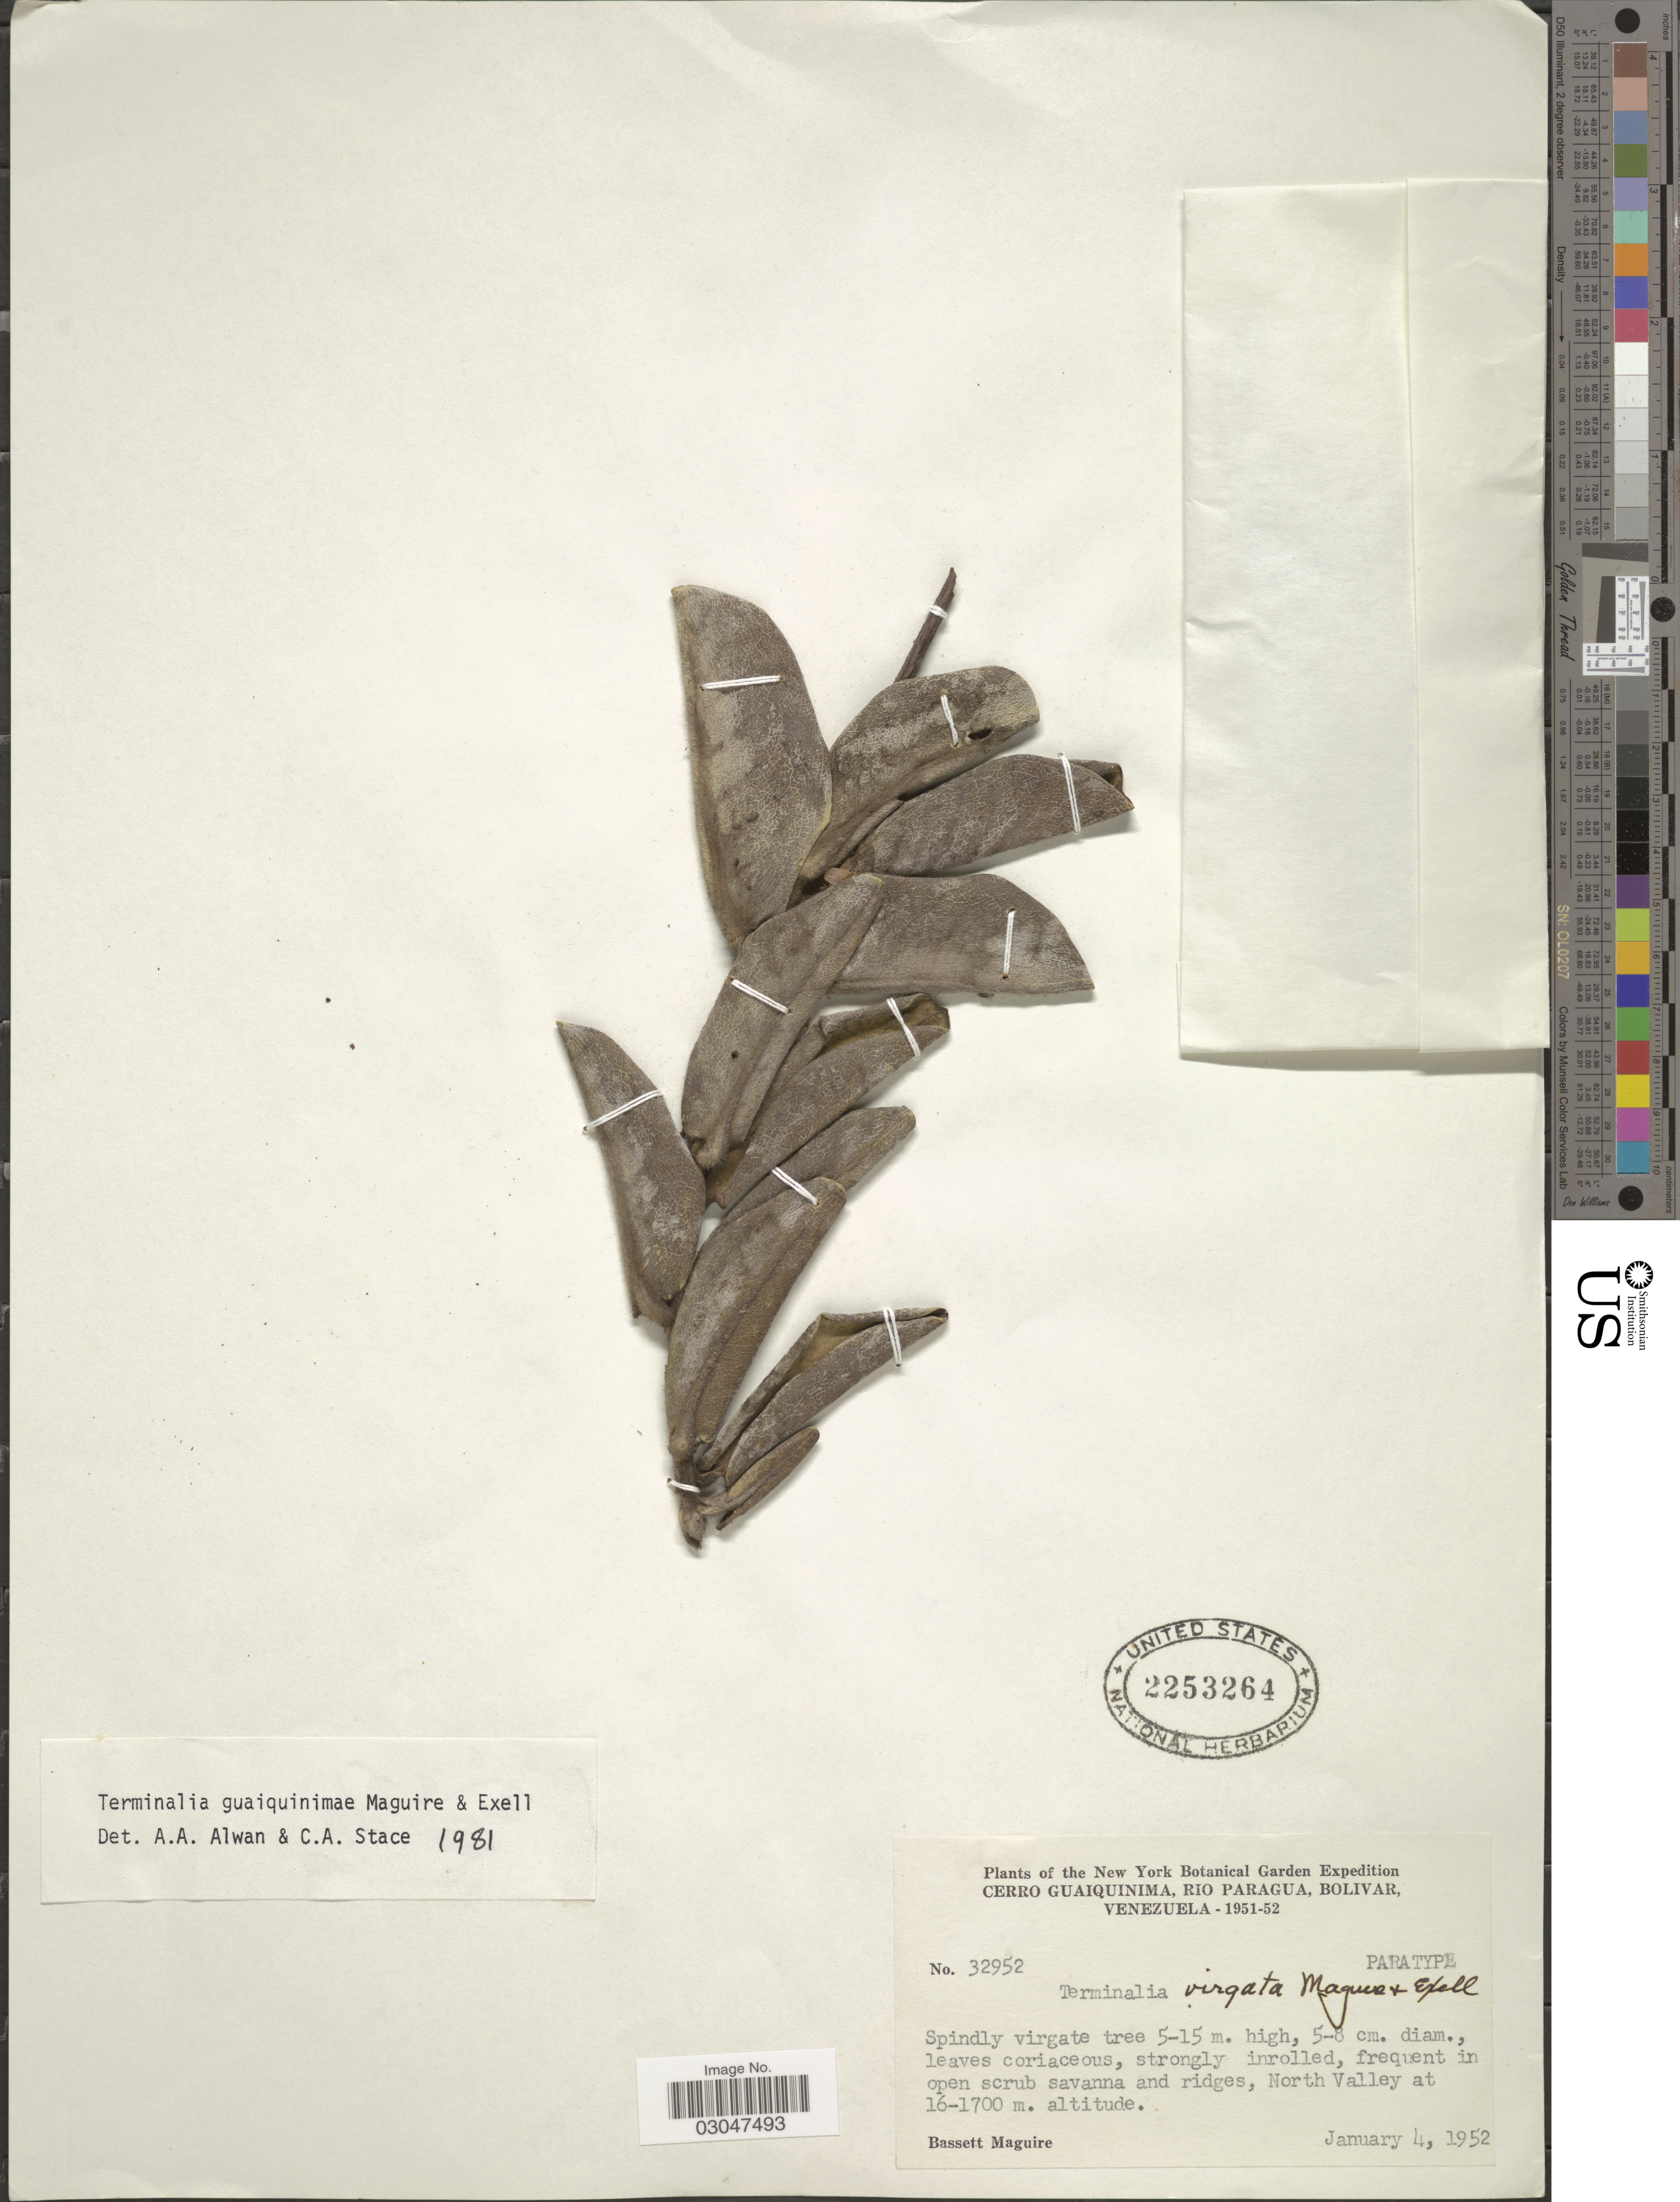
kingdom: Plantae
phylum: Tracheophyta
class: Magnoliopsida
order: Myrtales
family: Combretaceae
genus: Terminalia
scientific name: Terminalia guaiquinimae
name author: Maguire & Exell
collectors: B. Maguire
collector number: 32952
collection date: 1952-01-04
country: Venezuela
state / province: Bolivar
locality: Cerro Guaiquinima, Rio Paragua. North Valley.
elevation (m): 1600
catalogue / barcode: US 2253264